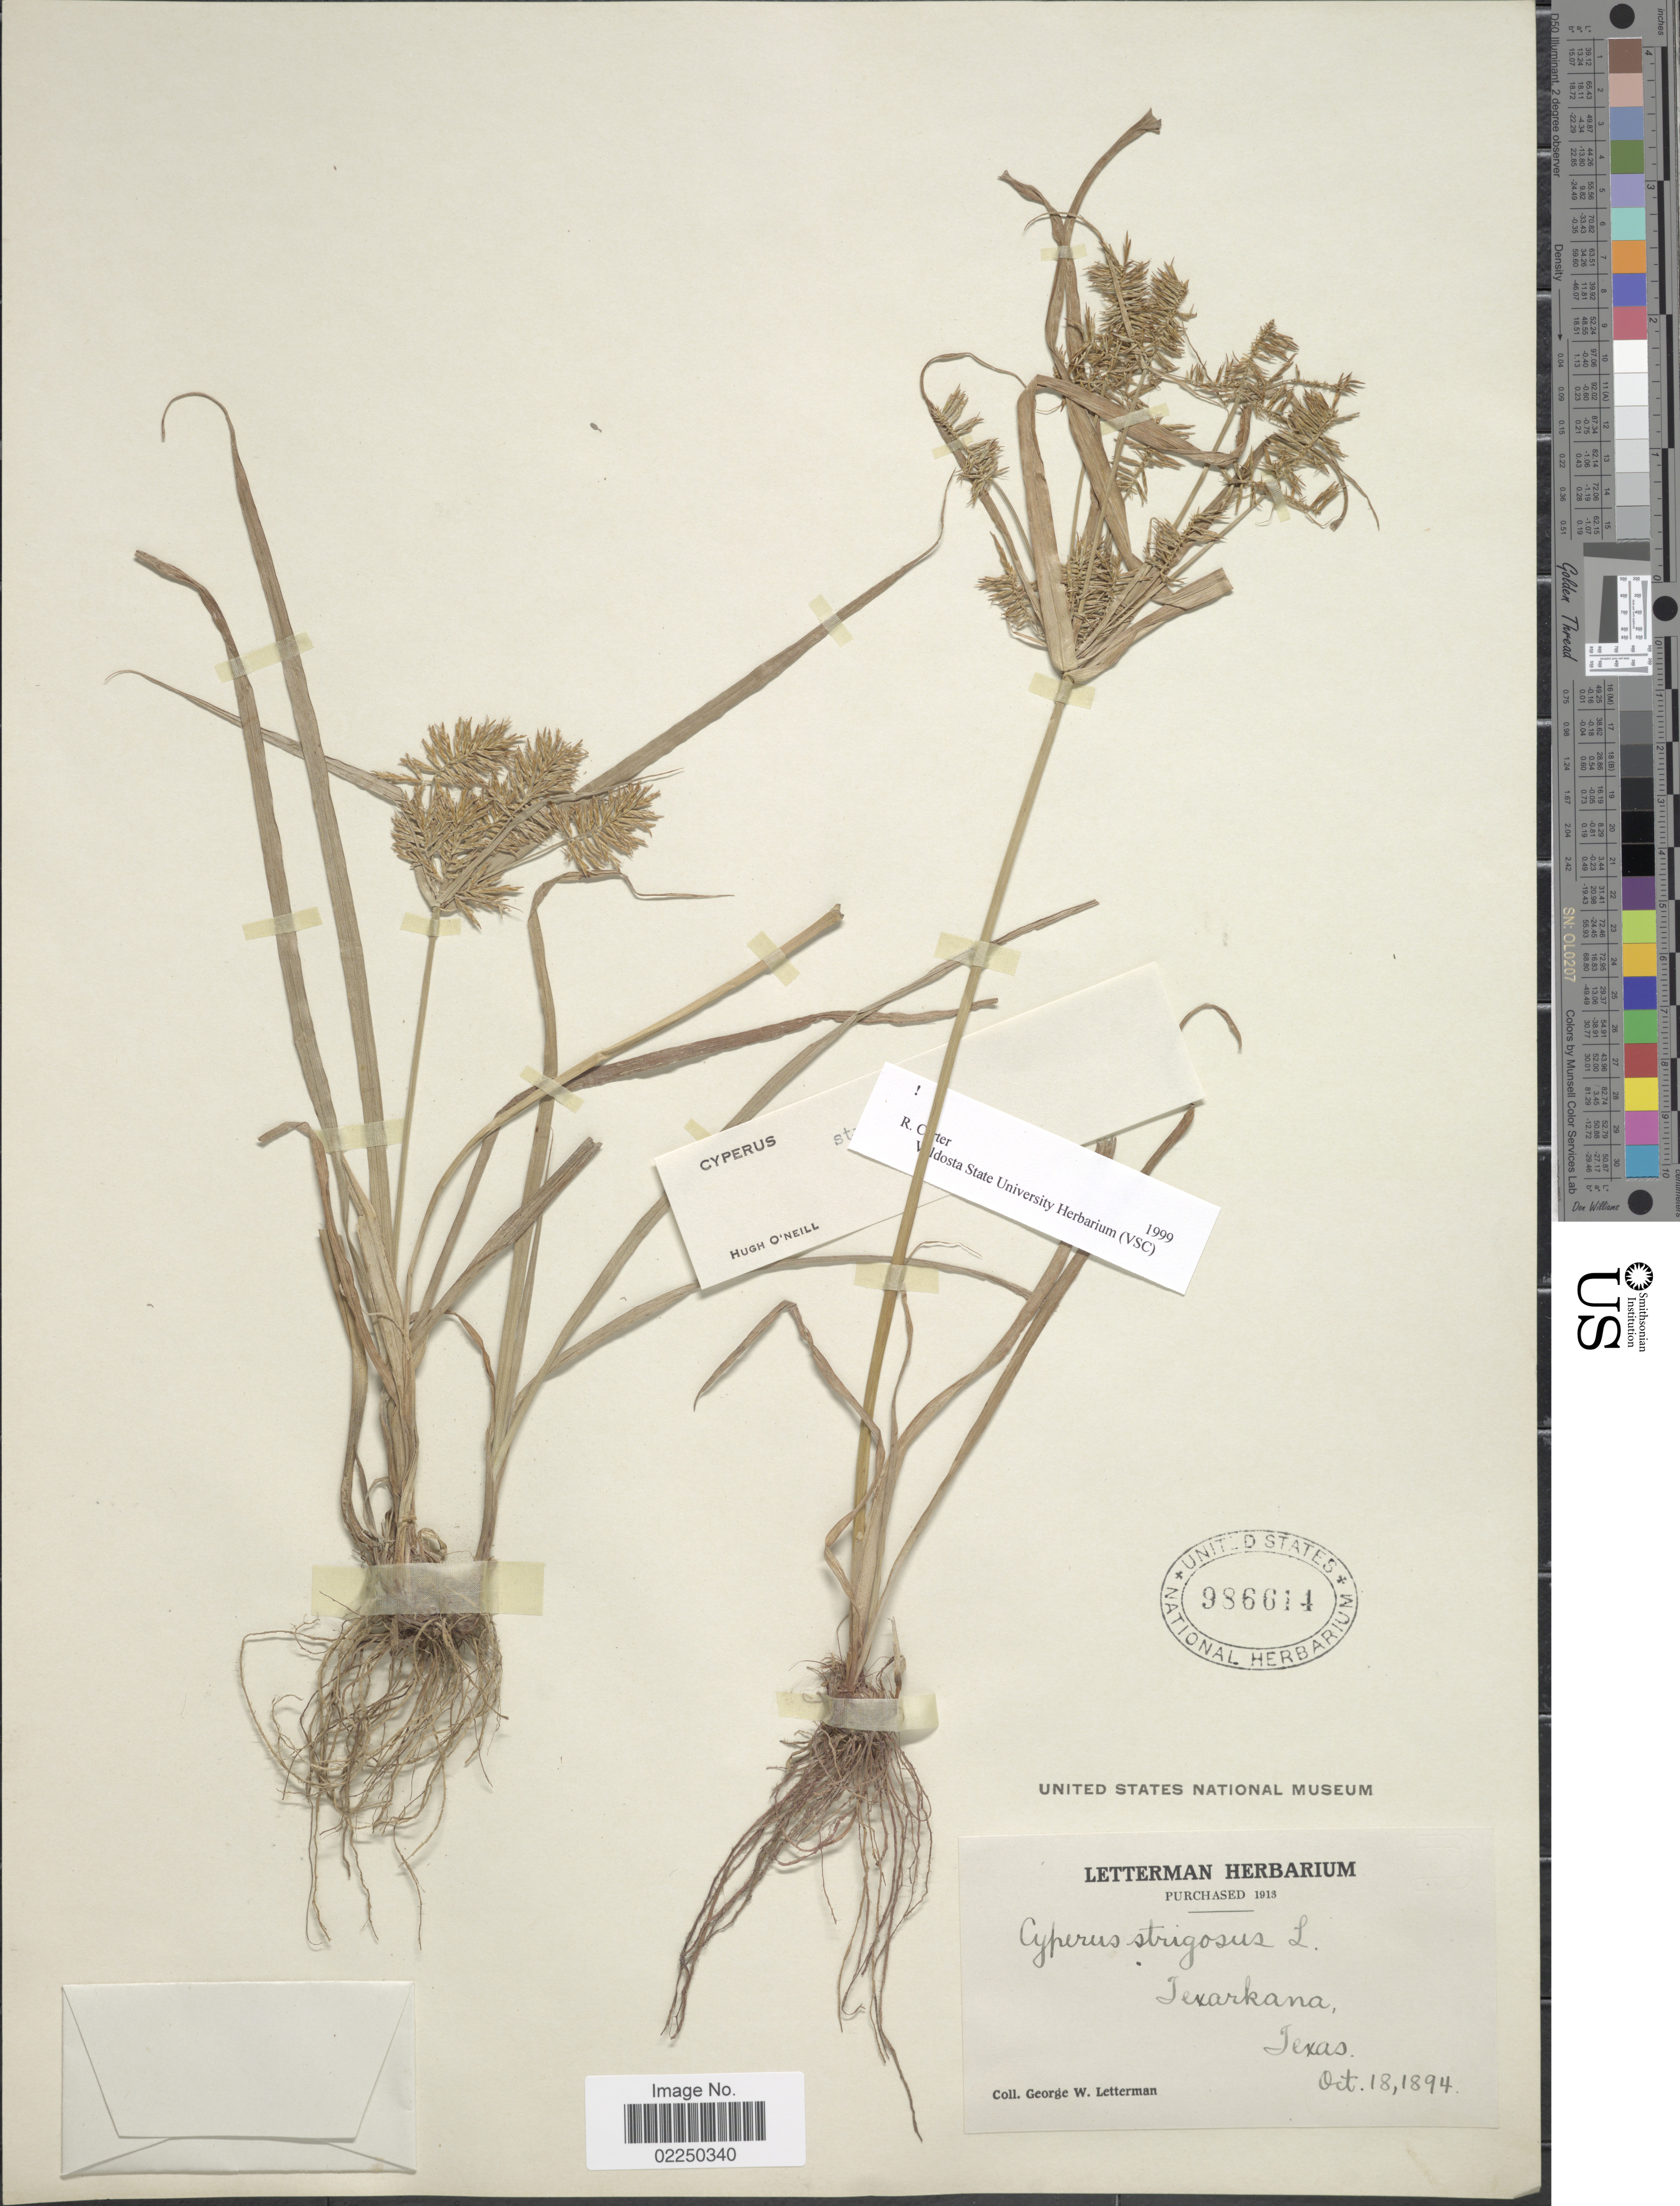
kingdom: Plantae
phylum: Tracheophyta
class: Liliopsida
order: Poales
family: Cyperaceae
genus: Cyperus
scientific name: Cyperus strigosus L.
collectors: G. W. Letterman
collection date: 1894-10-18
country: United States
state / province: Texas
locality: Texarkana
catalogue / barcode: US 986614